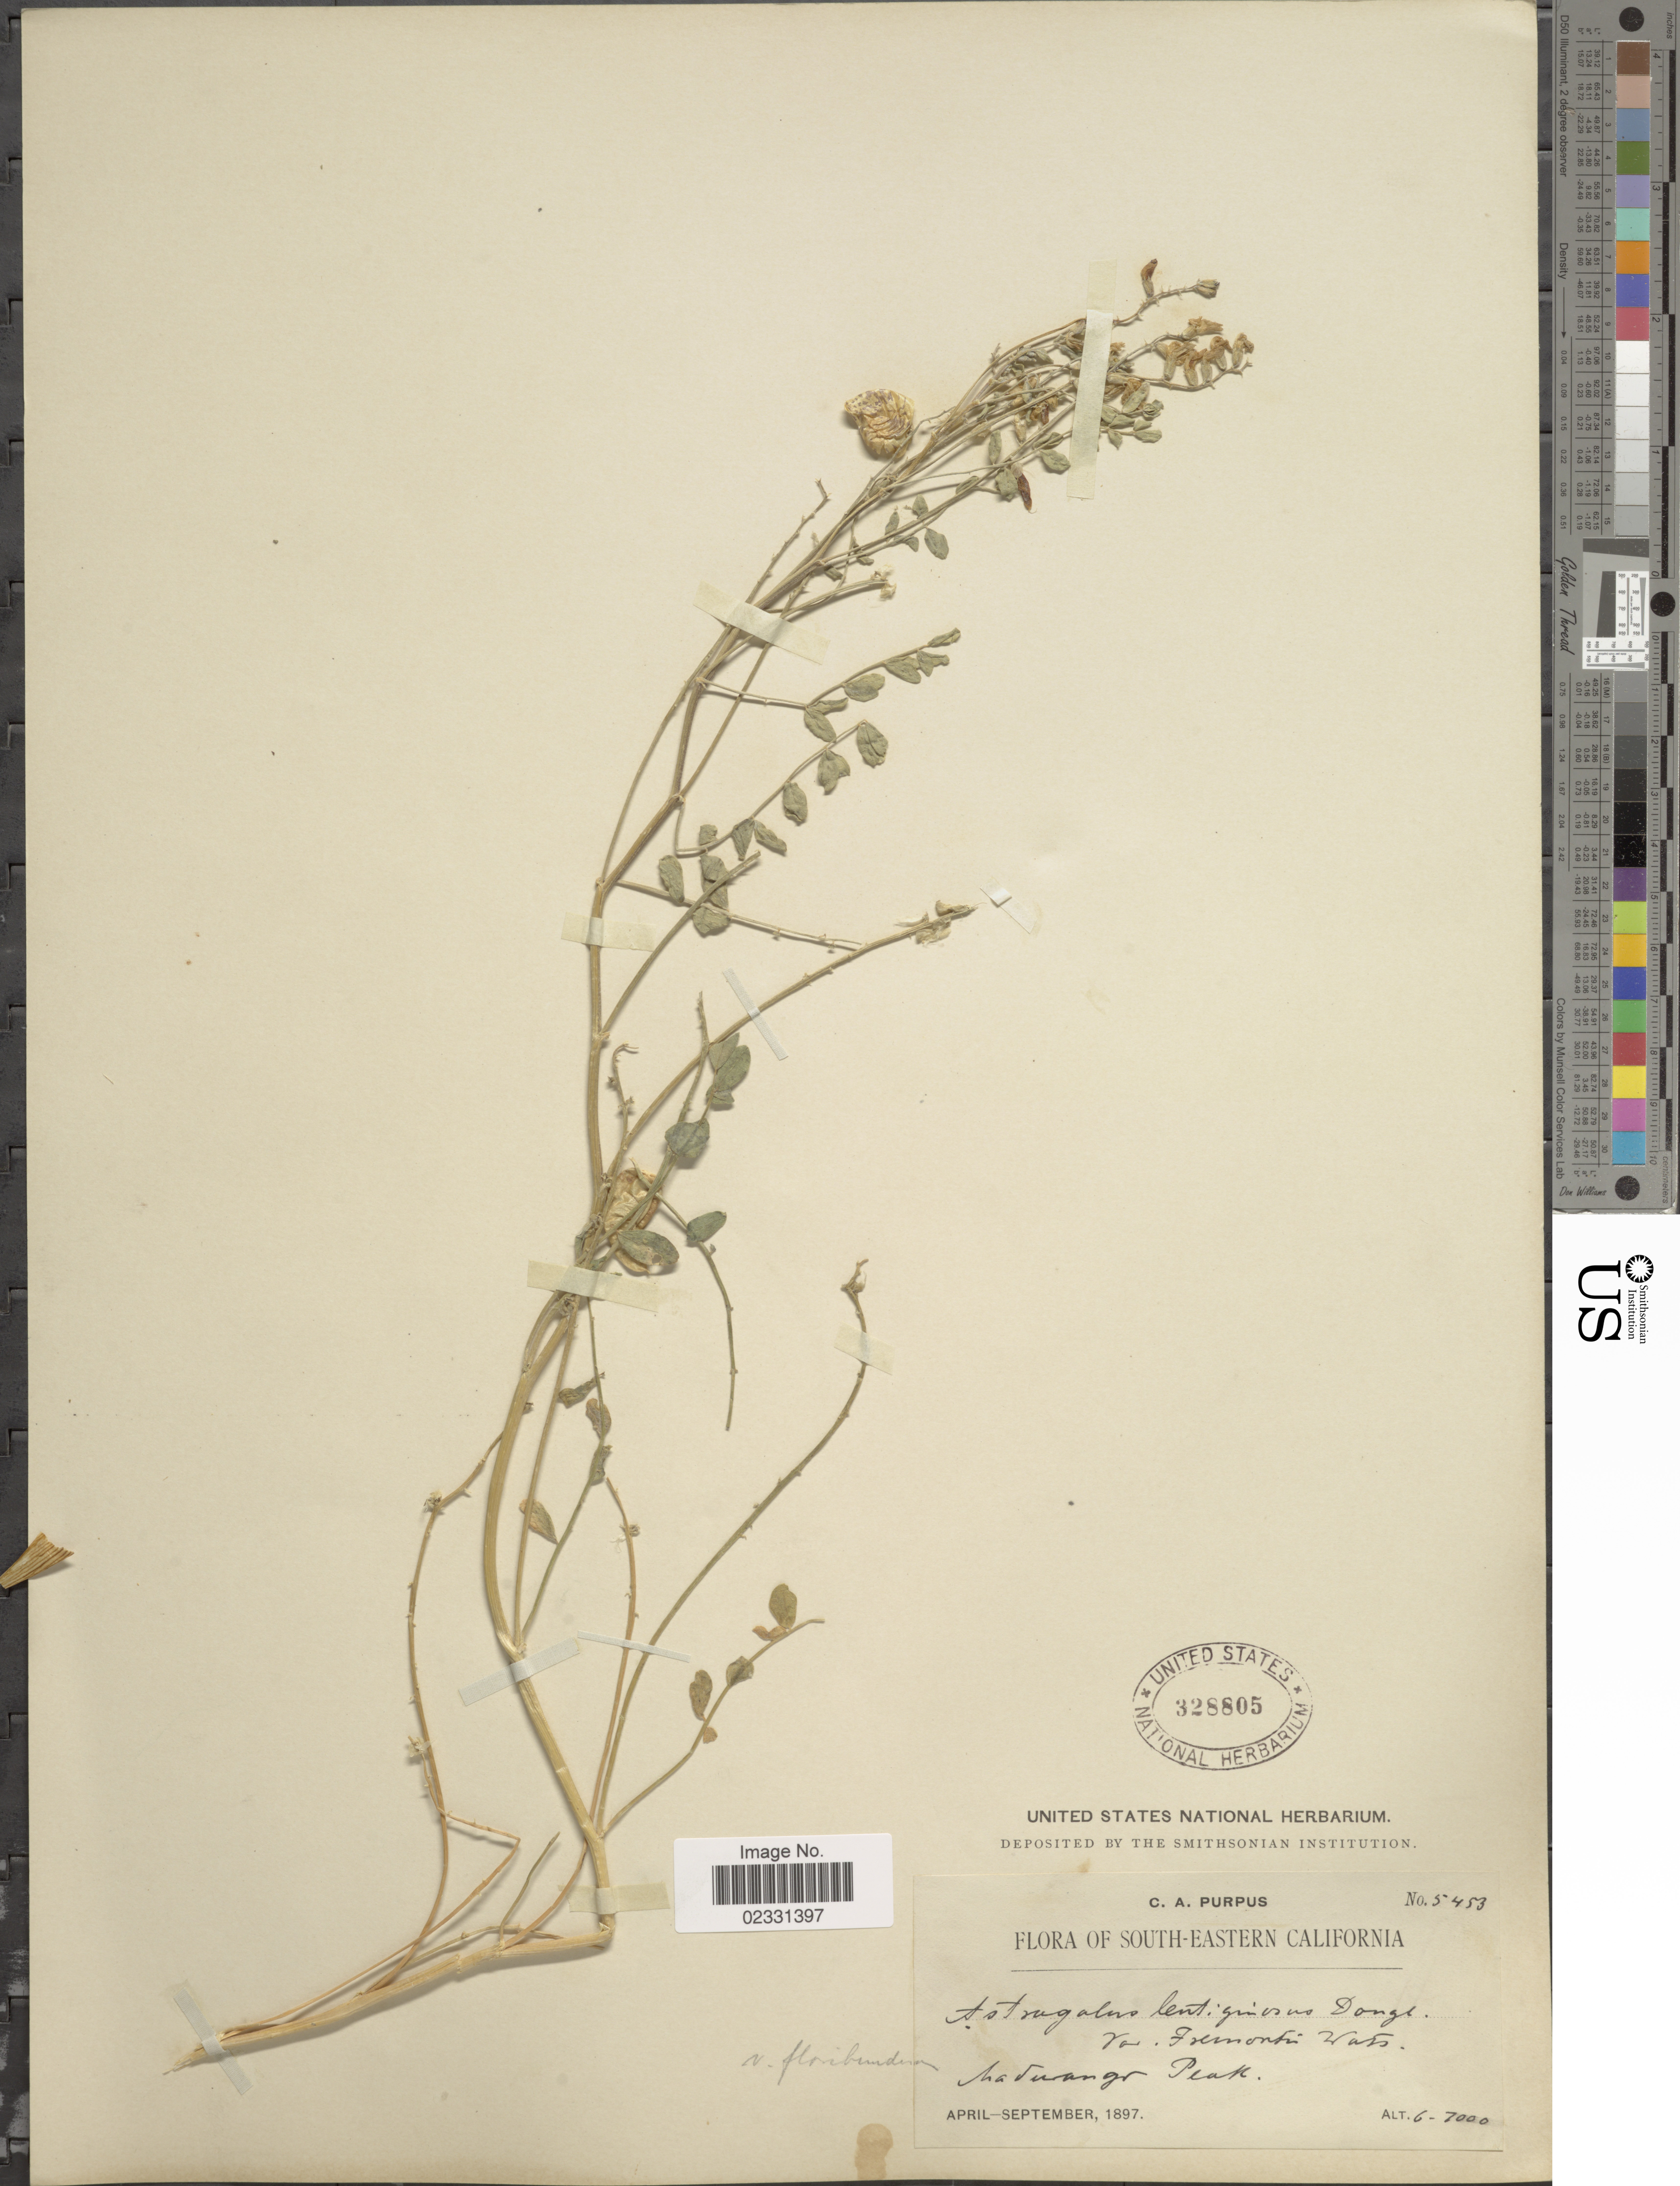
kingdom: Plantae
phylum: Tracheophyta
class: Magnoliopsida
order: Fabales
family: Fabaceae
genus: Astragalus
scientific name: Astragalus floribundus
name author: Pall.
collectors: C. A. Purpus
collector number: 5453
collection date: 1897-04/1897-09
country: United States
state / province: California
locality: South-Eastern California, Madurango Peak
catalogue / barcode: US 328805